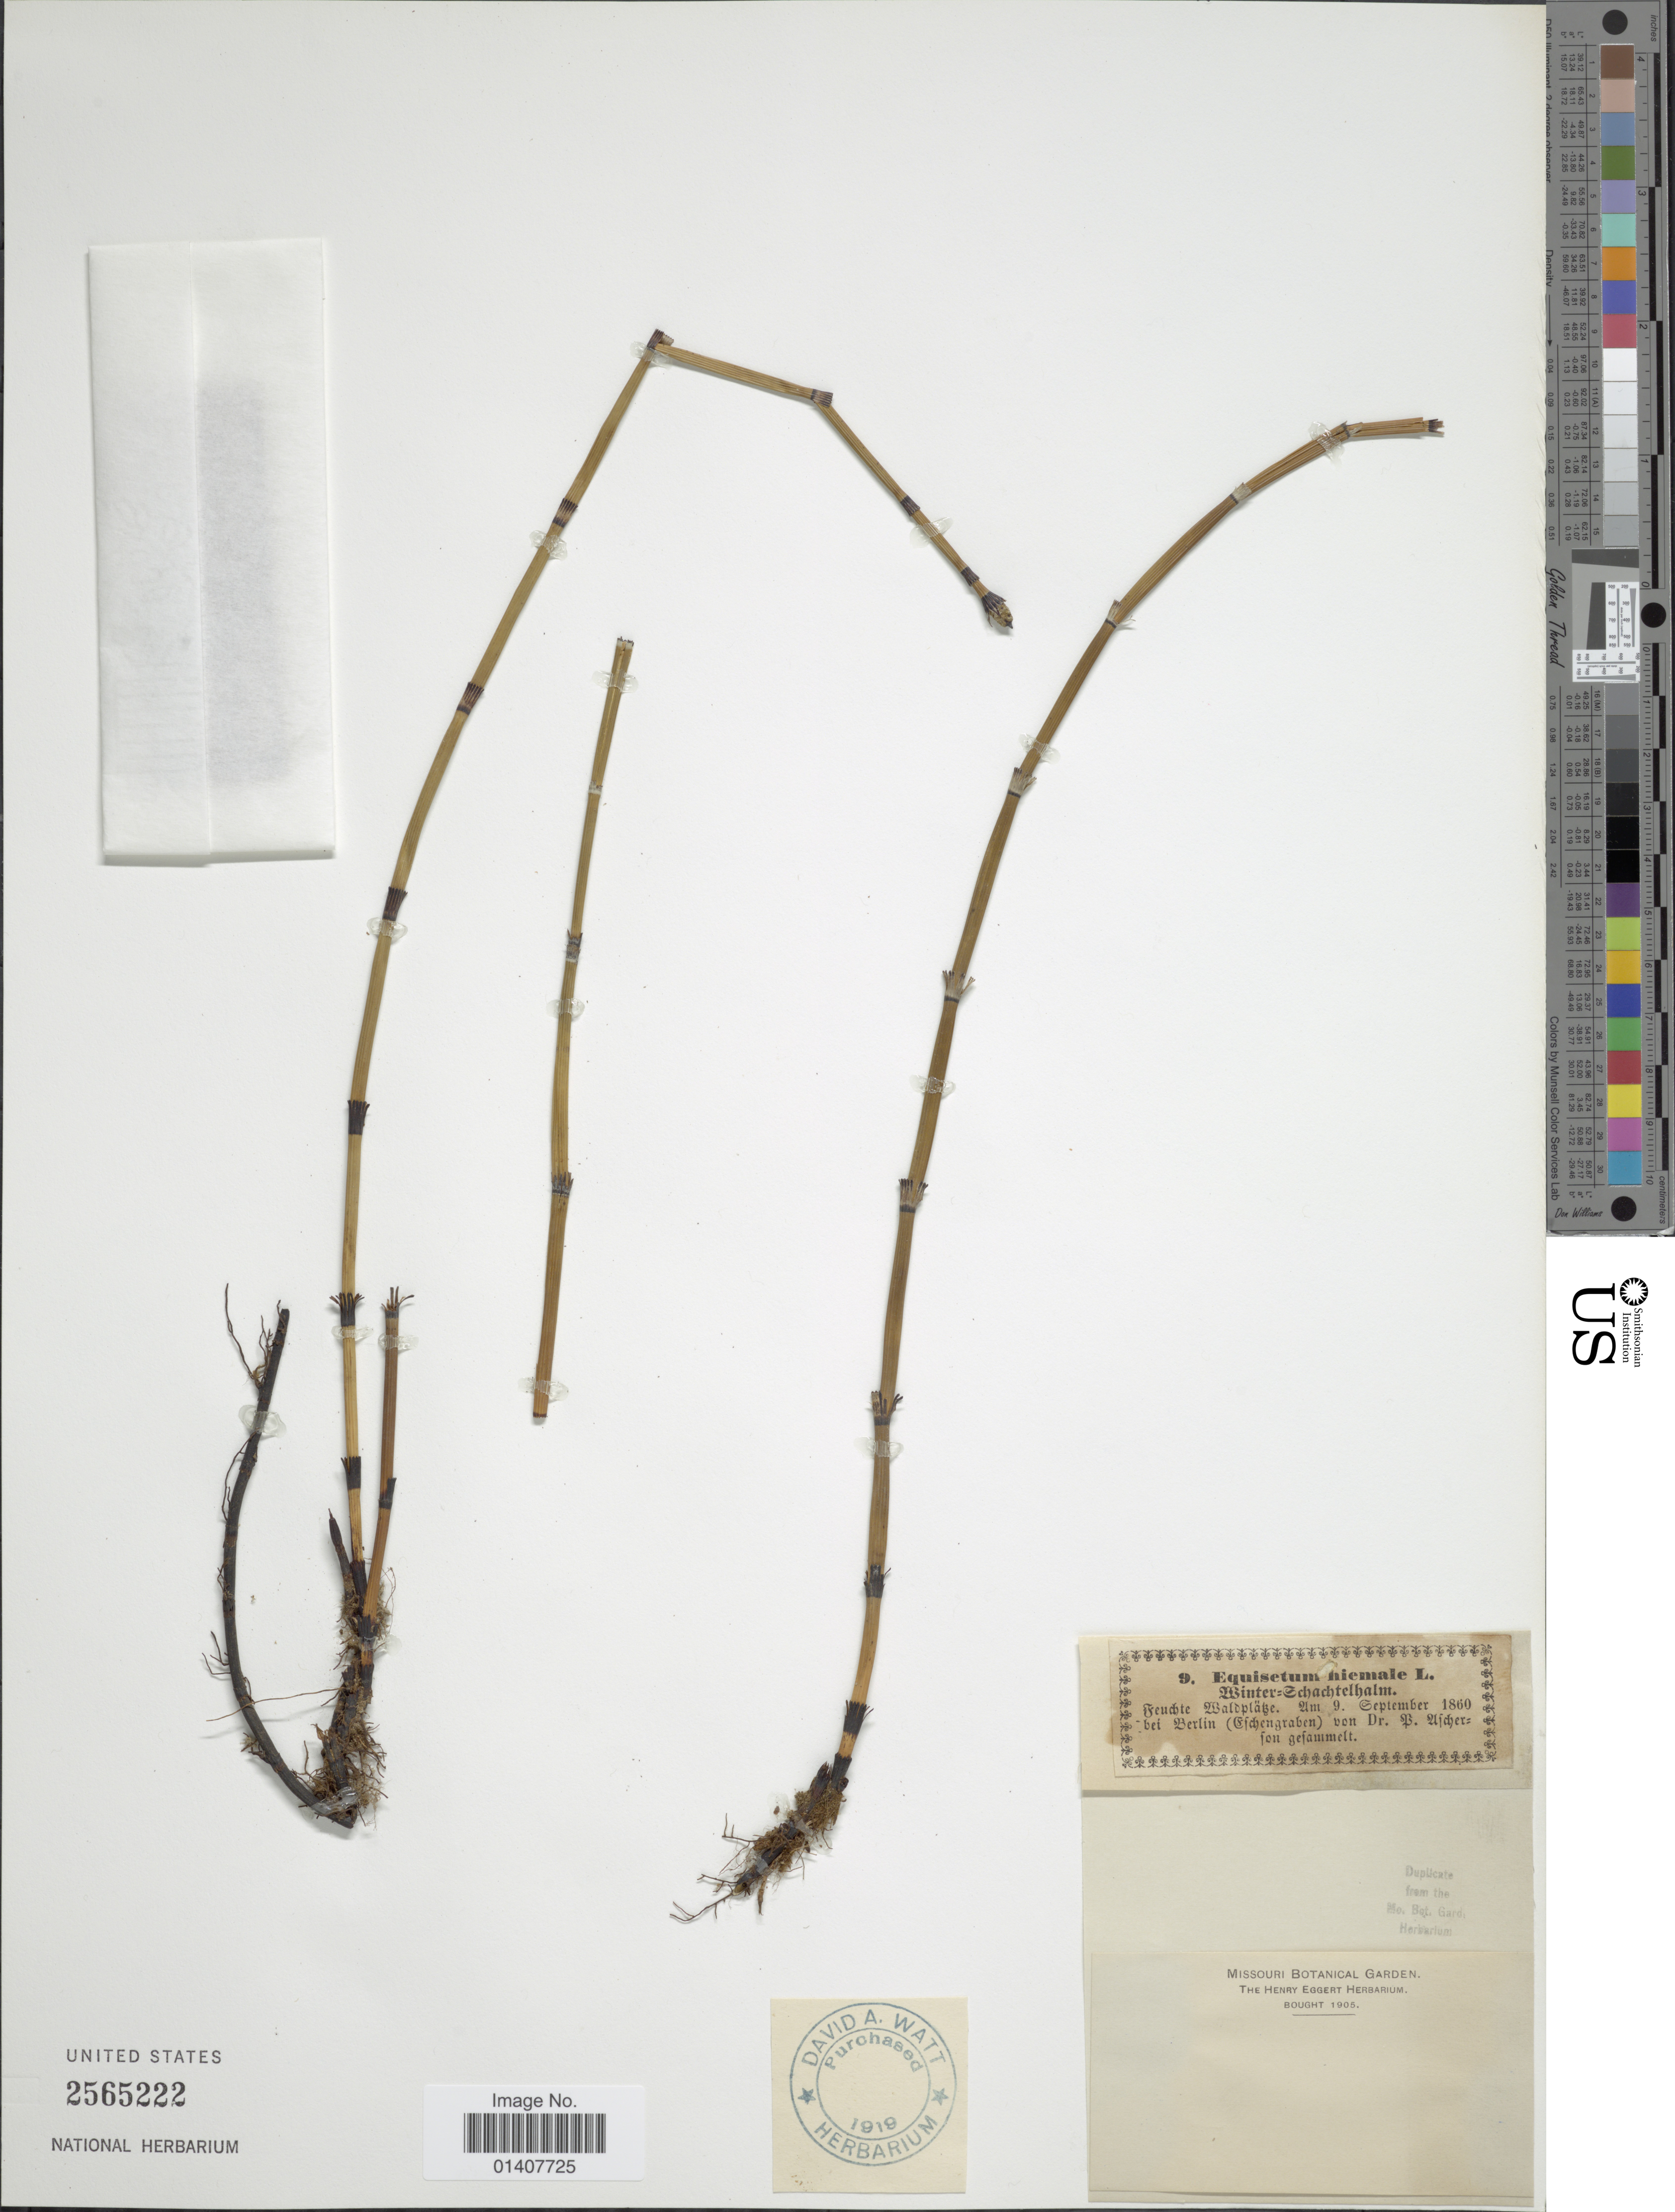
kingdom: Plantae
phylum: Tracheophyta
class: Polypodiopsida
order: Equisetales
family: Equisetaceae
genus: Equisetum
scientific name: Equisetum hyemale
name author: L.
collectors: B. Ufcher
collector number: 9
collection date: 1860-09-09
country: Germany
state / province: Berlin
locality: Feuchte Waldplake, bei Berlin(Ofchengraben) [interpreted]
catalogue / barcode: US 2565222